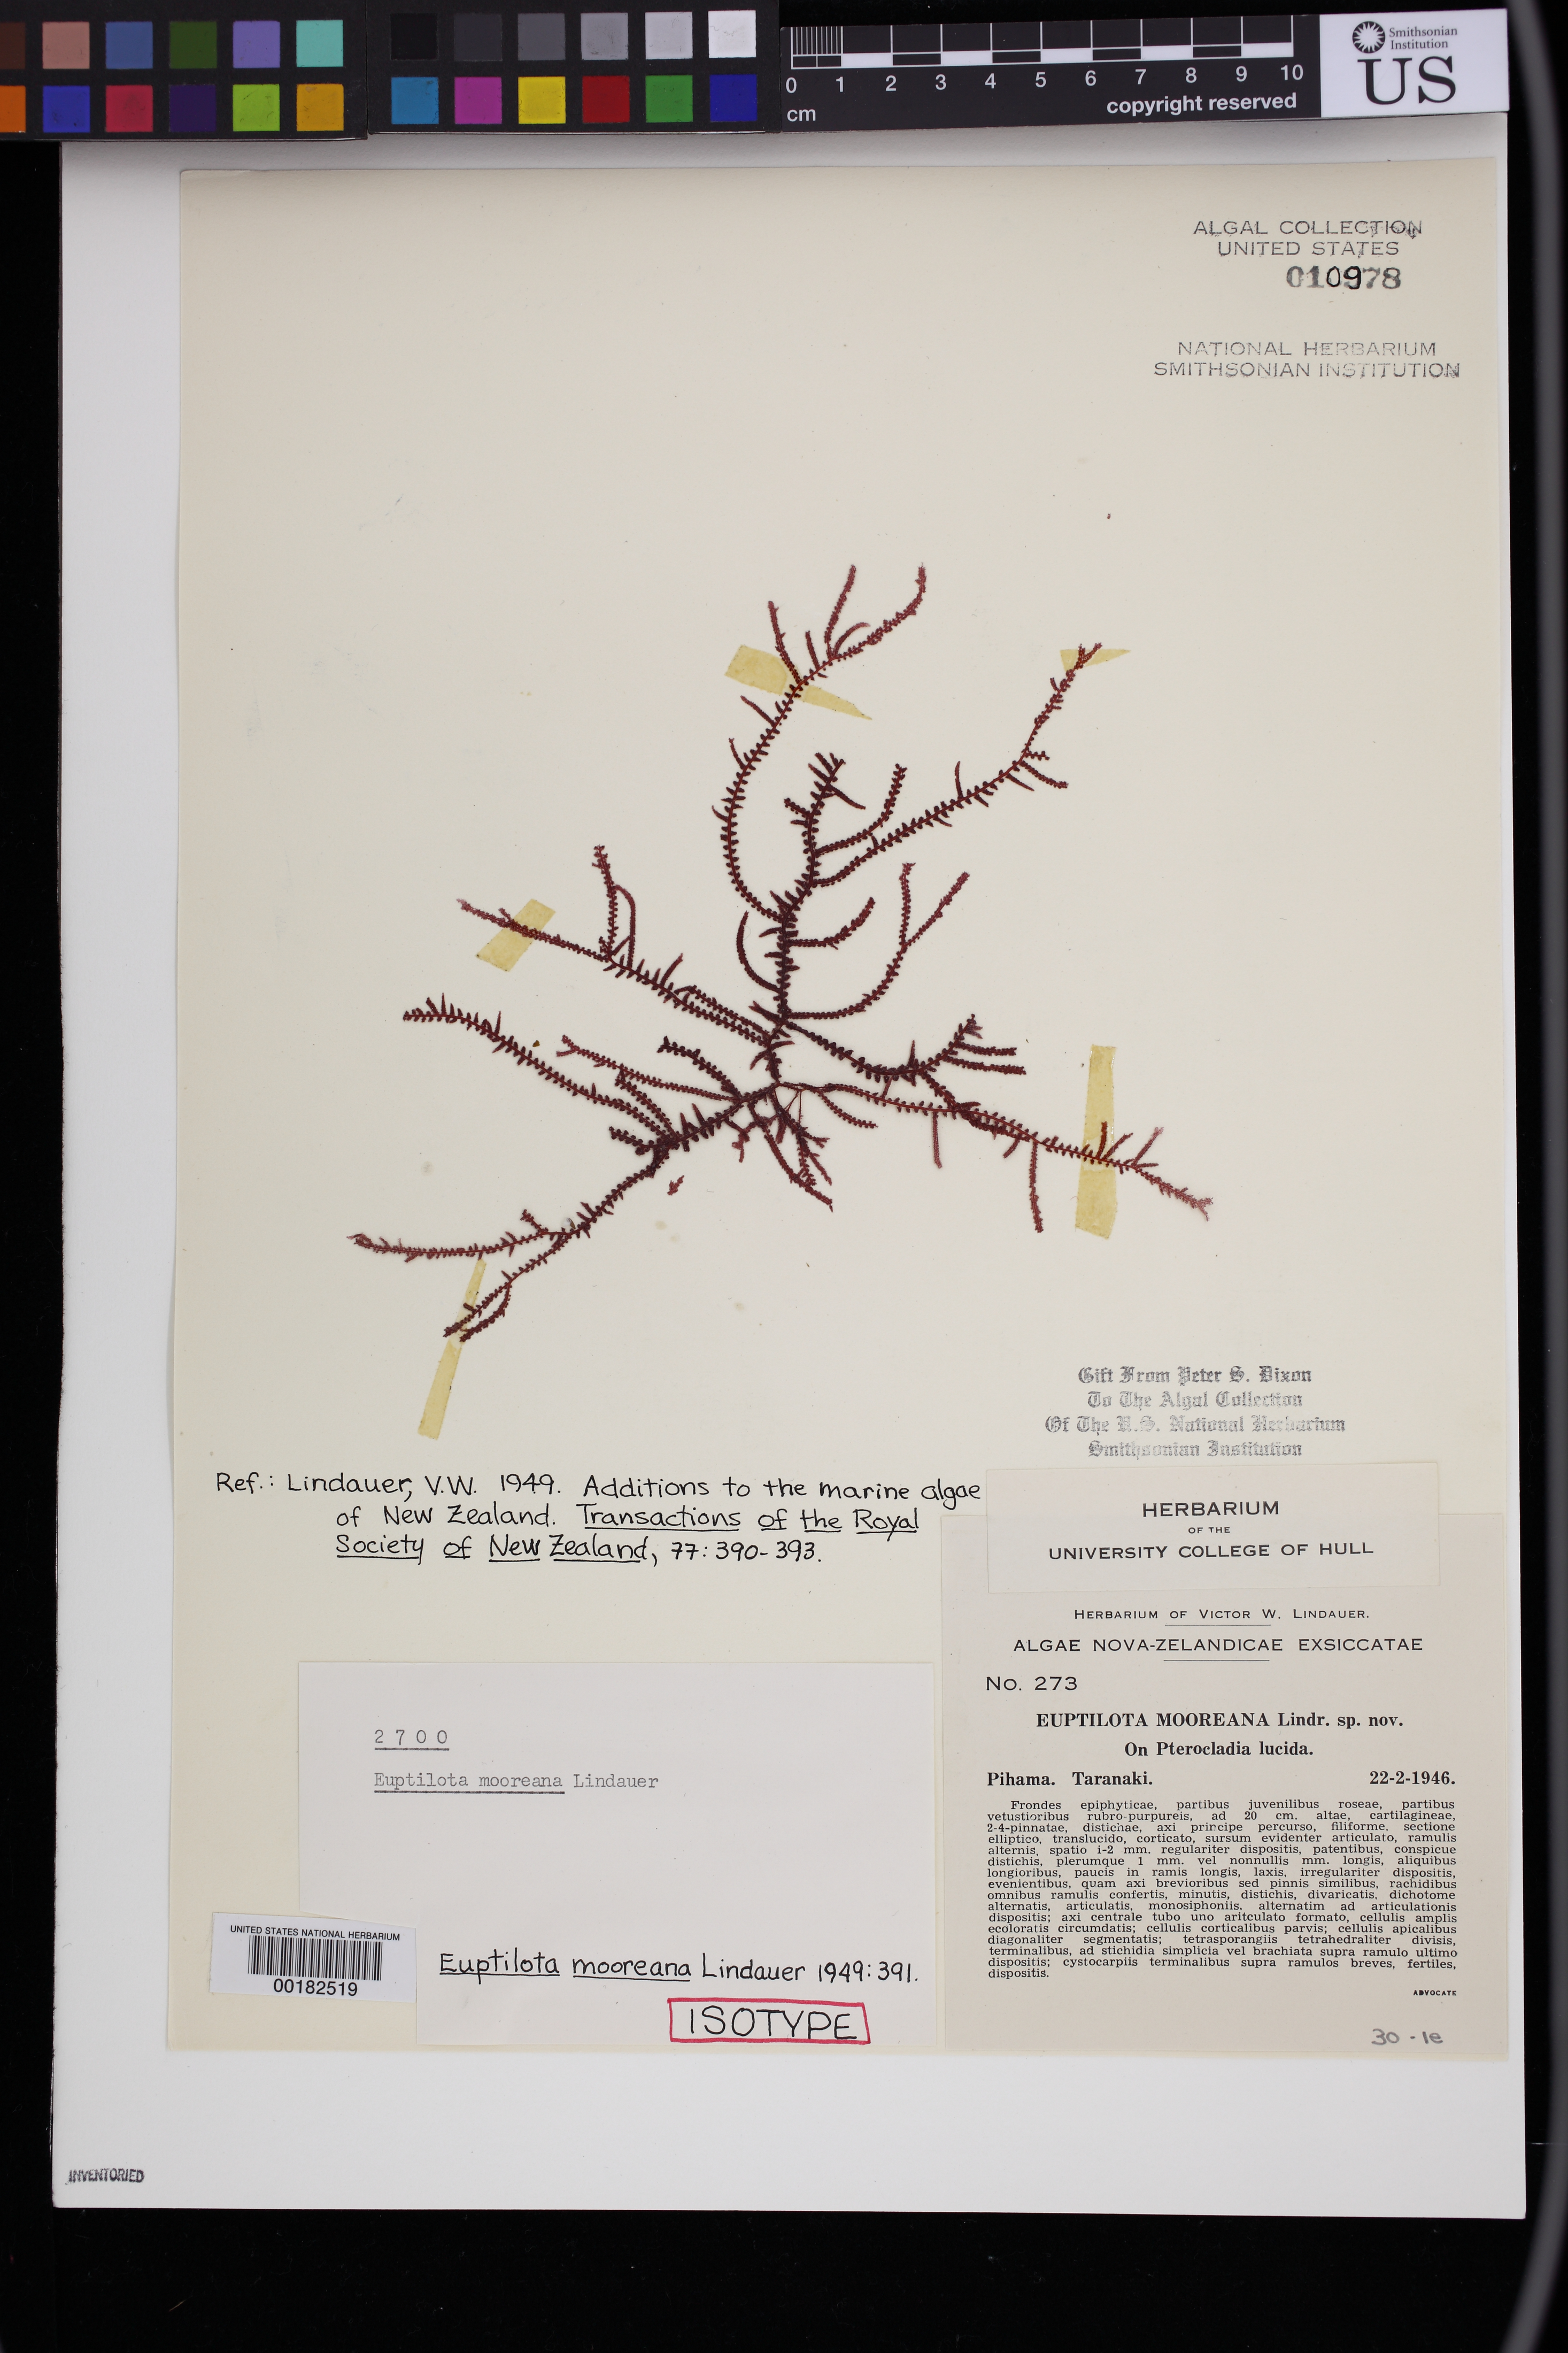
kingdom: Plantae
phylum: Rhodophyta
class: Florideophyceae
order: Ceramiales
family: Callithamniaceae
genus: Euptilota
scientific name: Euptilota mooreana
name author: Lindauer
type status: Isotype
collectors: Lindauer, V. W. (herbarium)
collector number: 273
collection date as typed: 22 Feb 1946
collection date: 1946-02-22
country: New Zealand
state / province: Taranaki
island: North Island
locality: Pihama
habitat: On Pterocladia lucida.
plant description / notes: Lindauer, Algae Nova-Zelandicae Exsiccatae, Fascicle 11, April 1947.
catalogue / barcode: US 10978